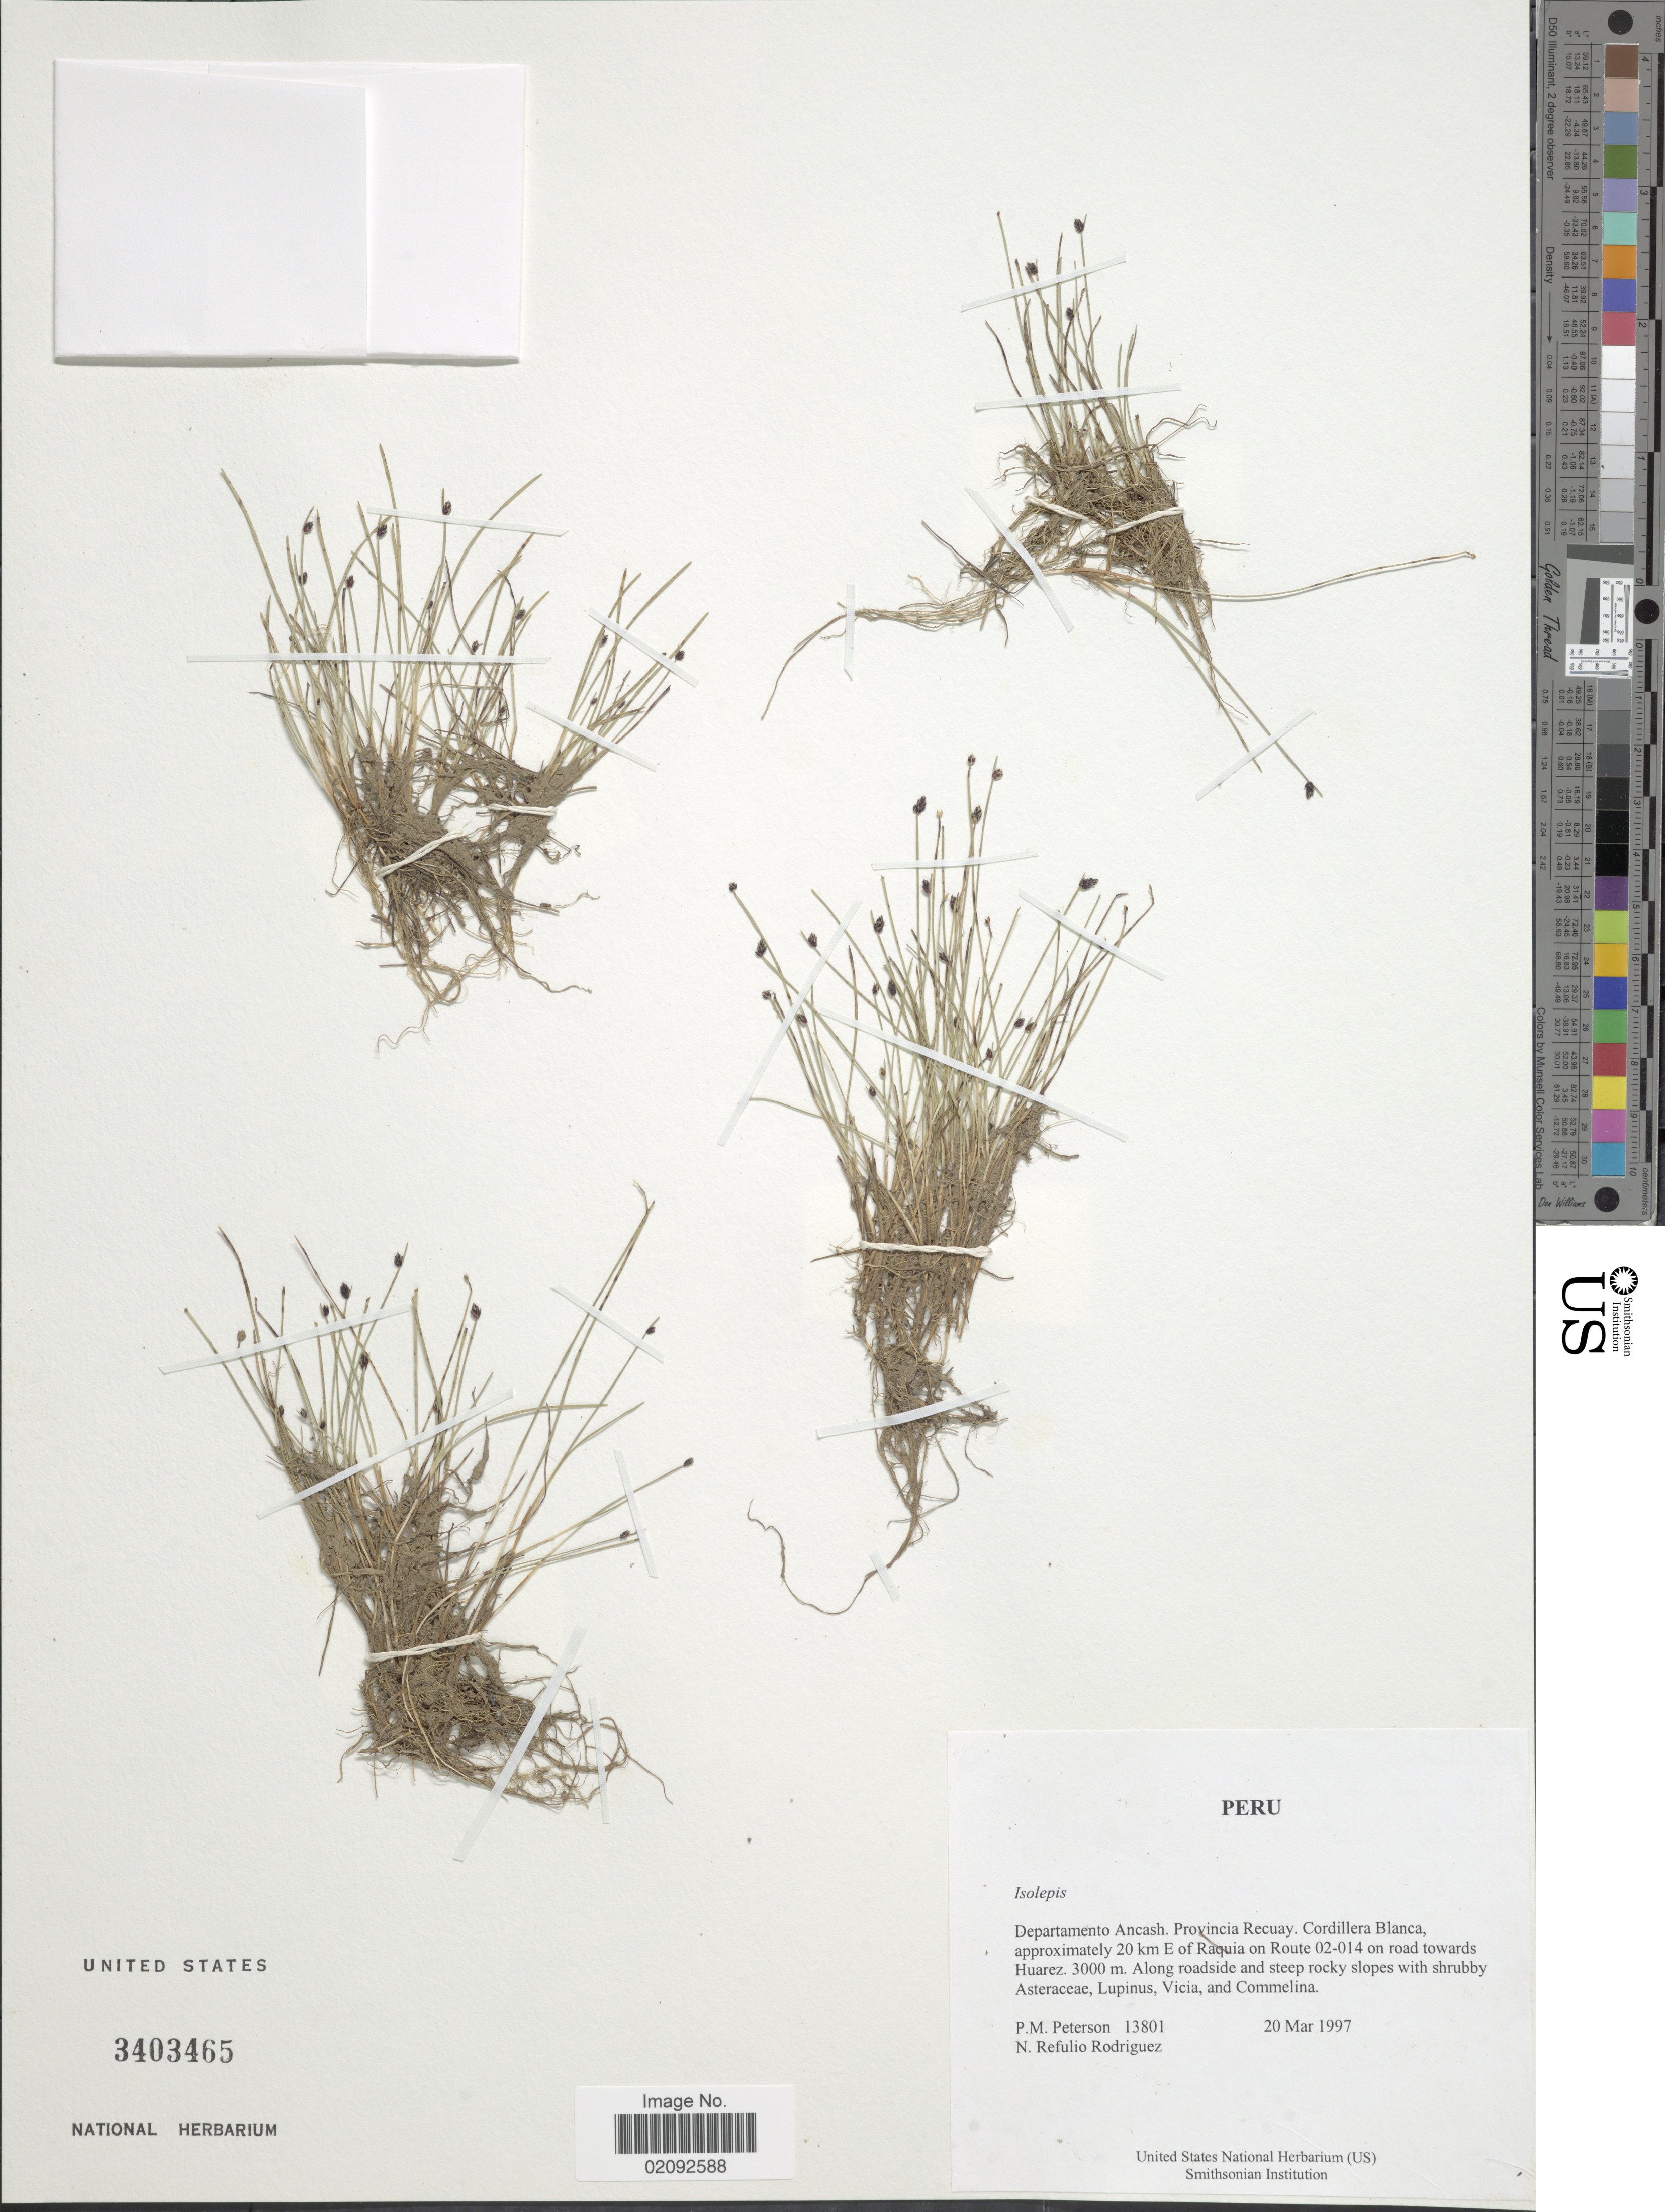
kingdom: Plantae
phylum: Tracheophyta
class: Liliopsida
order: Poales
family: Cyperaceae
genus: Isolepis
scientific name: Isolepis cernua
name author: (Vahl) Roem. & Schult.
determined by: Strong, Mark T., (BOT), Smithsonian Institution - National Museum of Natural History (UNITED STATES)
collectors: P. M. Peterson & N. Refulio-Rodríguez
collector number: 13801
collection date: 1997-03-20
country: Peru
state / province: Ancash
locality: Provincia Recuay, Cordillera Blanca, approximately 20km E of Raquia on Route 02-014 on road towards Huarez, along roadside and steep rocky slopes.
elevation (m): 3000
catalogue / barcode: US 3403465